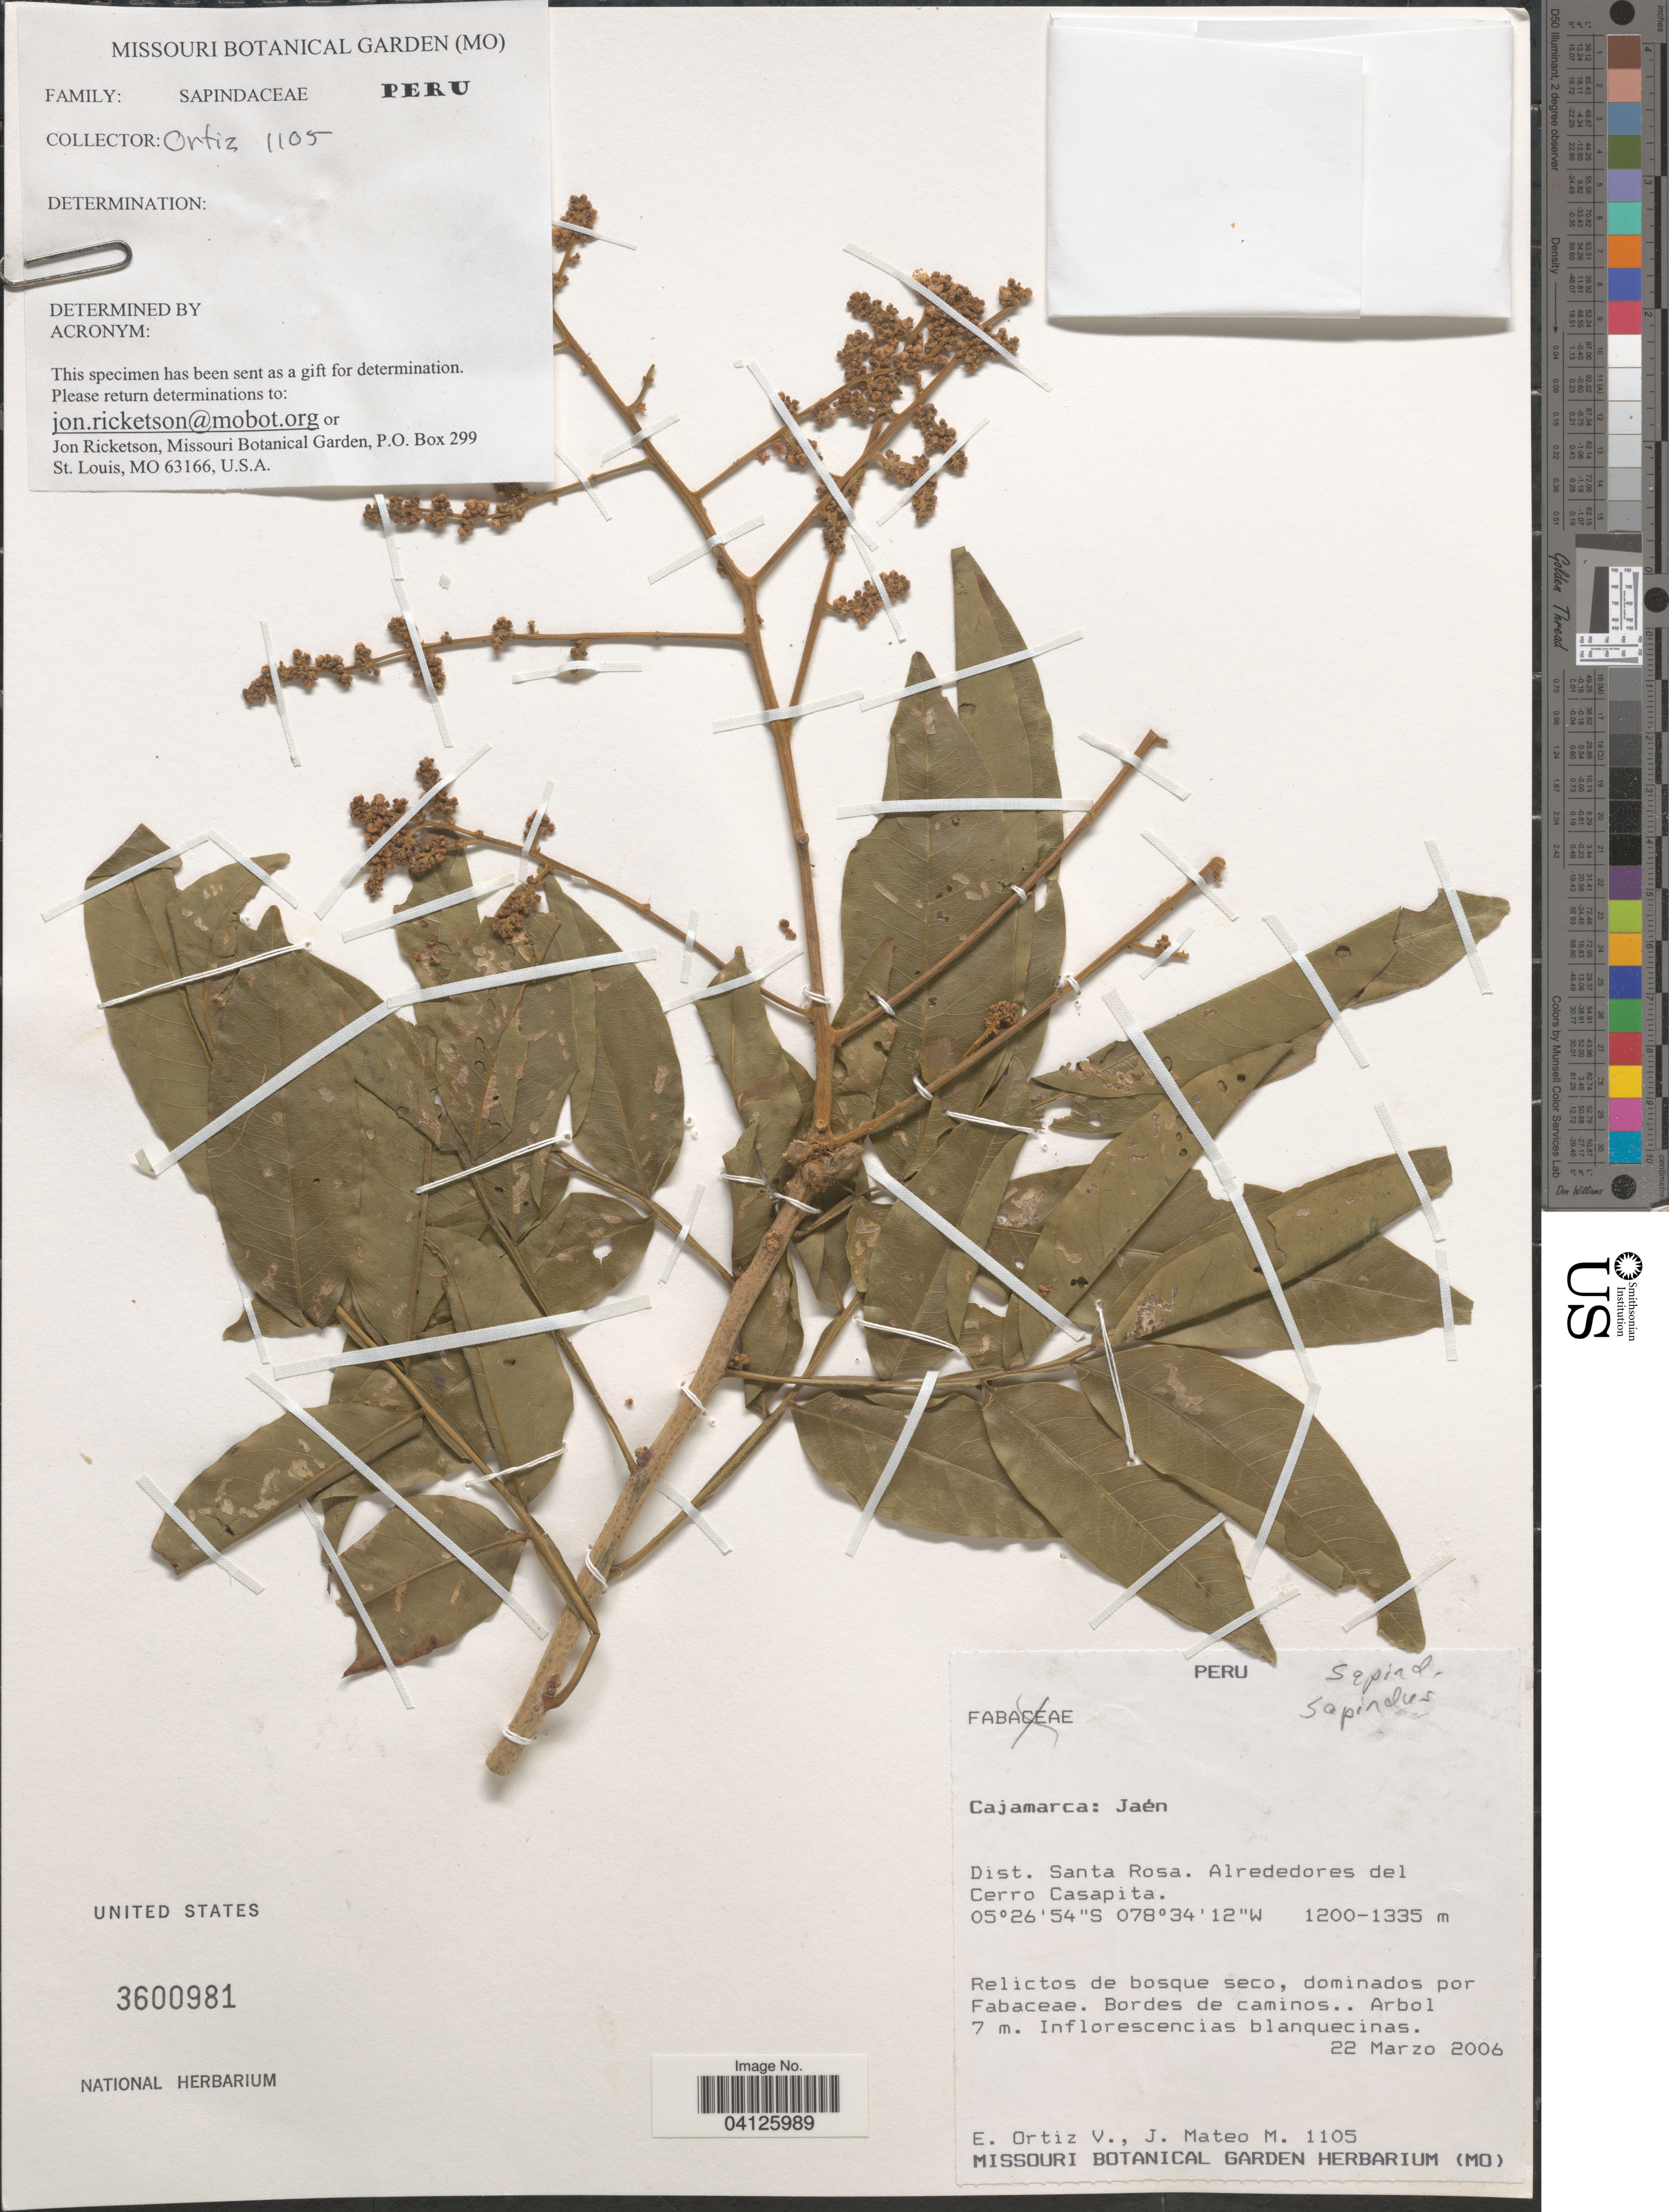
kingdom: Plantae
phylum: Tracheophyta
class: Magnoliopsida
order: Sapindales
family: Sapindaceae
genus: Sapindus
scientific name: Sapindus saponaria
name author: L.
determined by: Acevedo-Rodriguez, P., (US), Smithsonian Institution - National Museum of Natural History (UNITED STATES)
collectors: E. Ortiz V. & J. Mateo M.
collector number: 1105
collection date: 2006-03-22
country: Peru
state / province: Cajamarca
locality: Jaén. Dist. Santa Rosa. Alrededores del Cerro San Cristóbal.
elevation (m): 1200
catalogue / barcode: US 3600981